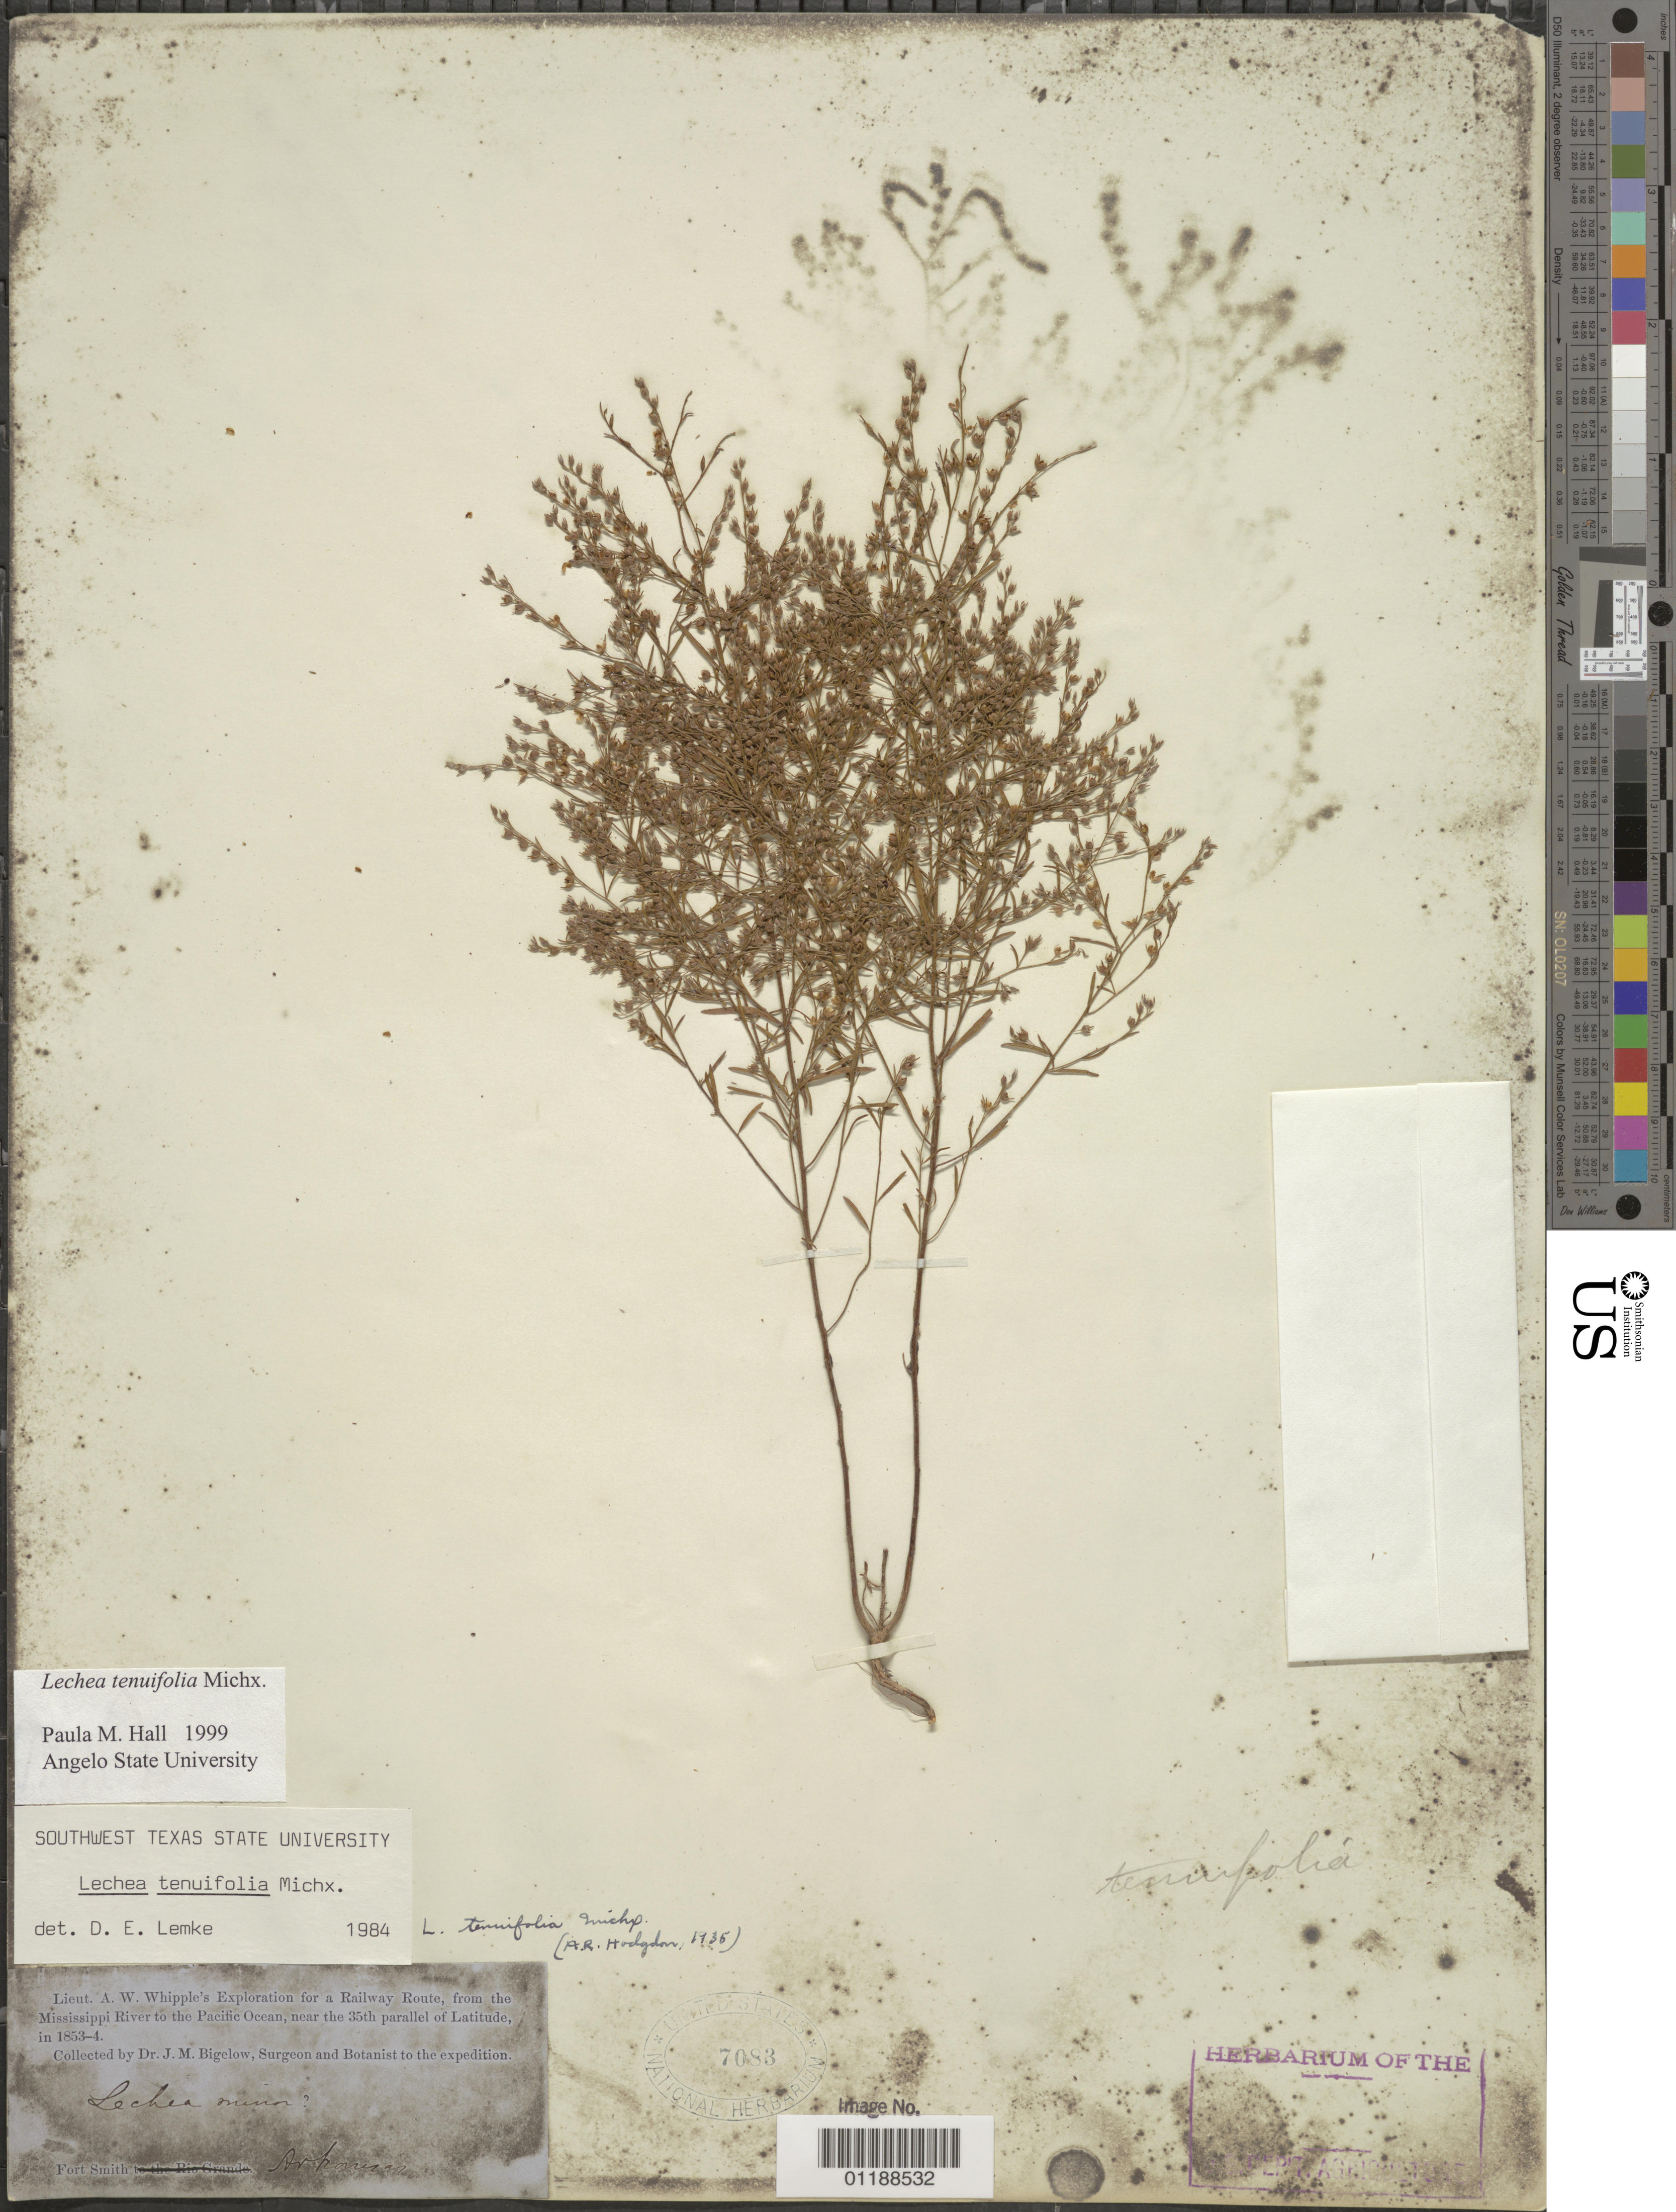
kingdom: Plantae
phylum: Tracheophyta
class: Magnoliopsida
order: Malvales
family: Cistaceae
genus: Lechea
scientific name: Lechea tenuifolia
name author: Michx.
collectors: J. M. Bigelow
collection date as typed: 1853 to -- --- 1854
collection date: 1853/1854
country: United States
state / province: Arkansas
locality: Fort Smith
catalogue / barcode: US 7083